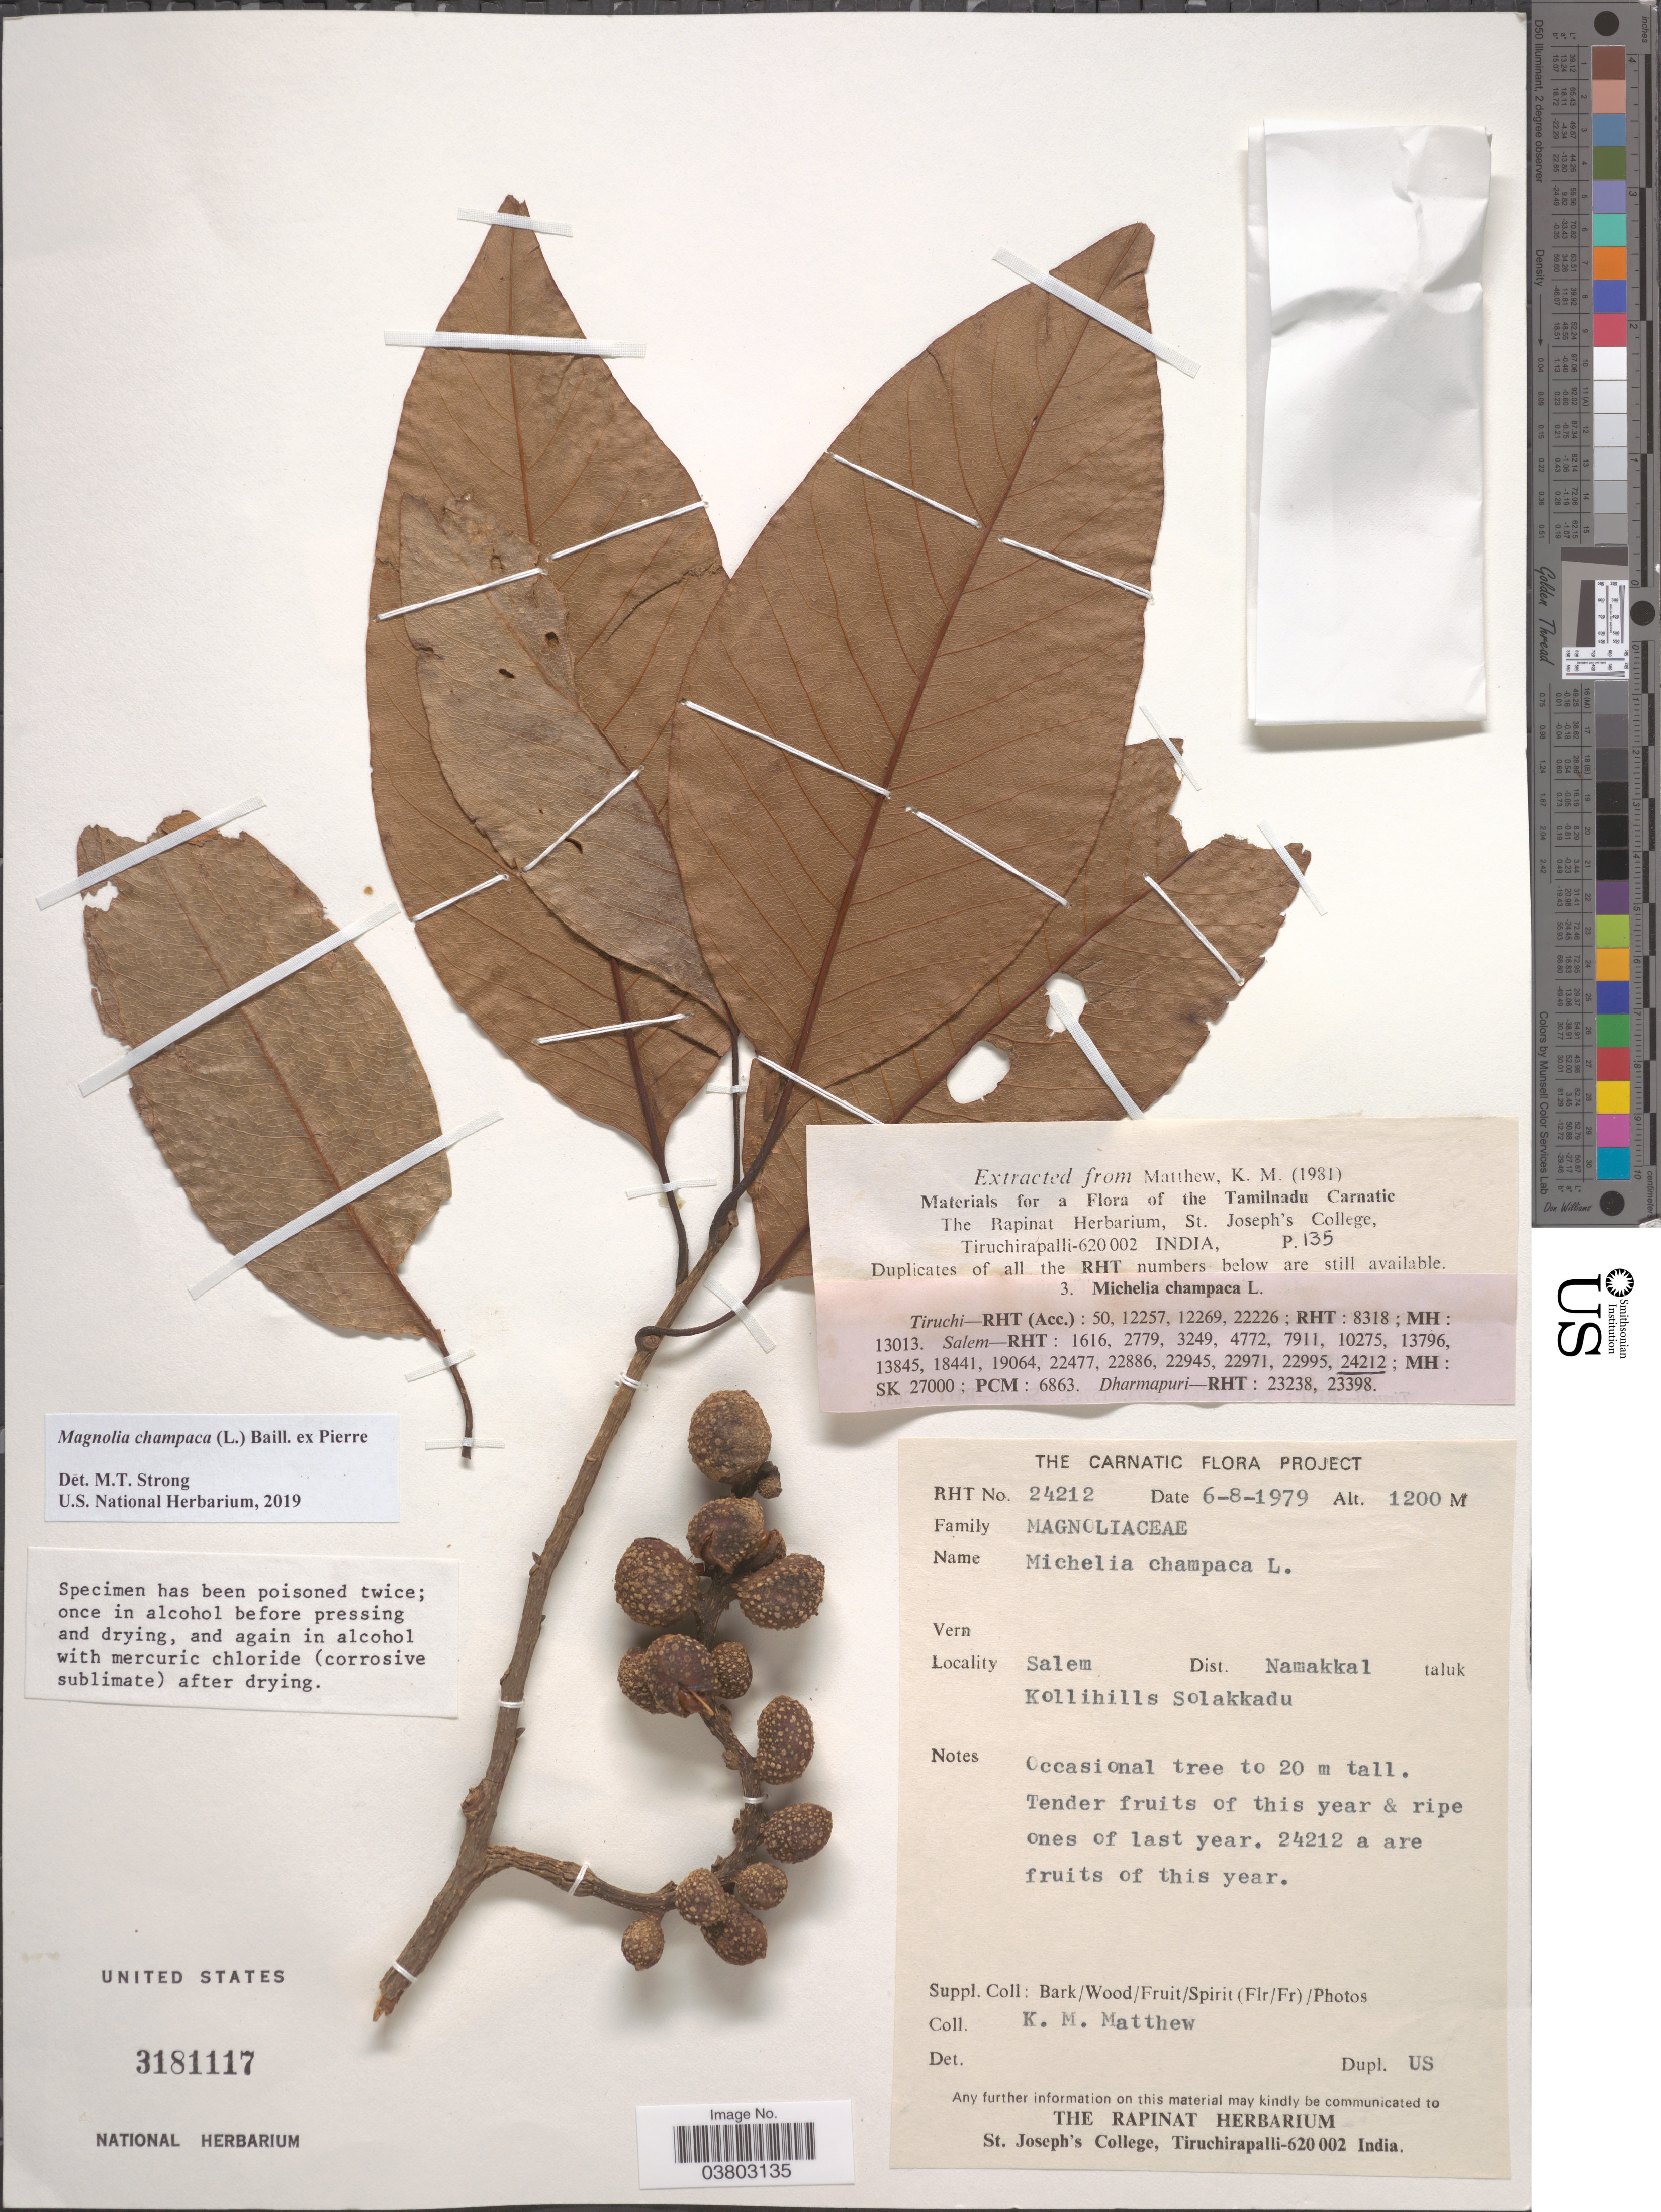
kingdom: Plantae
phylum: Tracheophyta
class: Magnoliopsida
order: Magnoliales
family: Magnoliaceae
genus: Magnolia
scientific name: Magnolia champaca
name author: (L.) Baill. ex Pierre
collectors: K. M. Matthew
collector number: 24212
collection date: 1979-08-06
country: India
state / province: Tamil Nadu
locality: The Tamilnadu Carnatic. The Carnatic. Salem Dist. Namakkal taluk. Kollihills Solakkadu.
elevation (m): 1200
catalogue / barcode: US 3181117